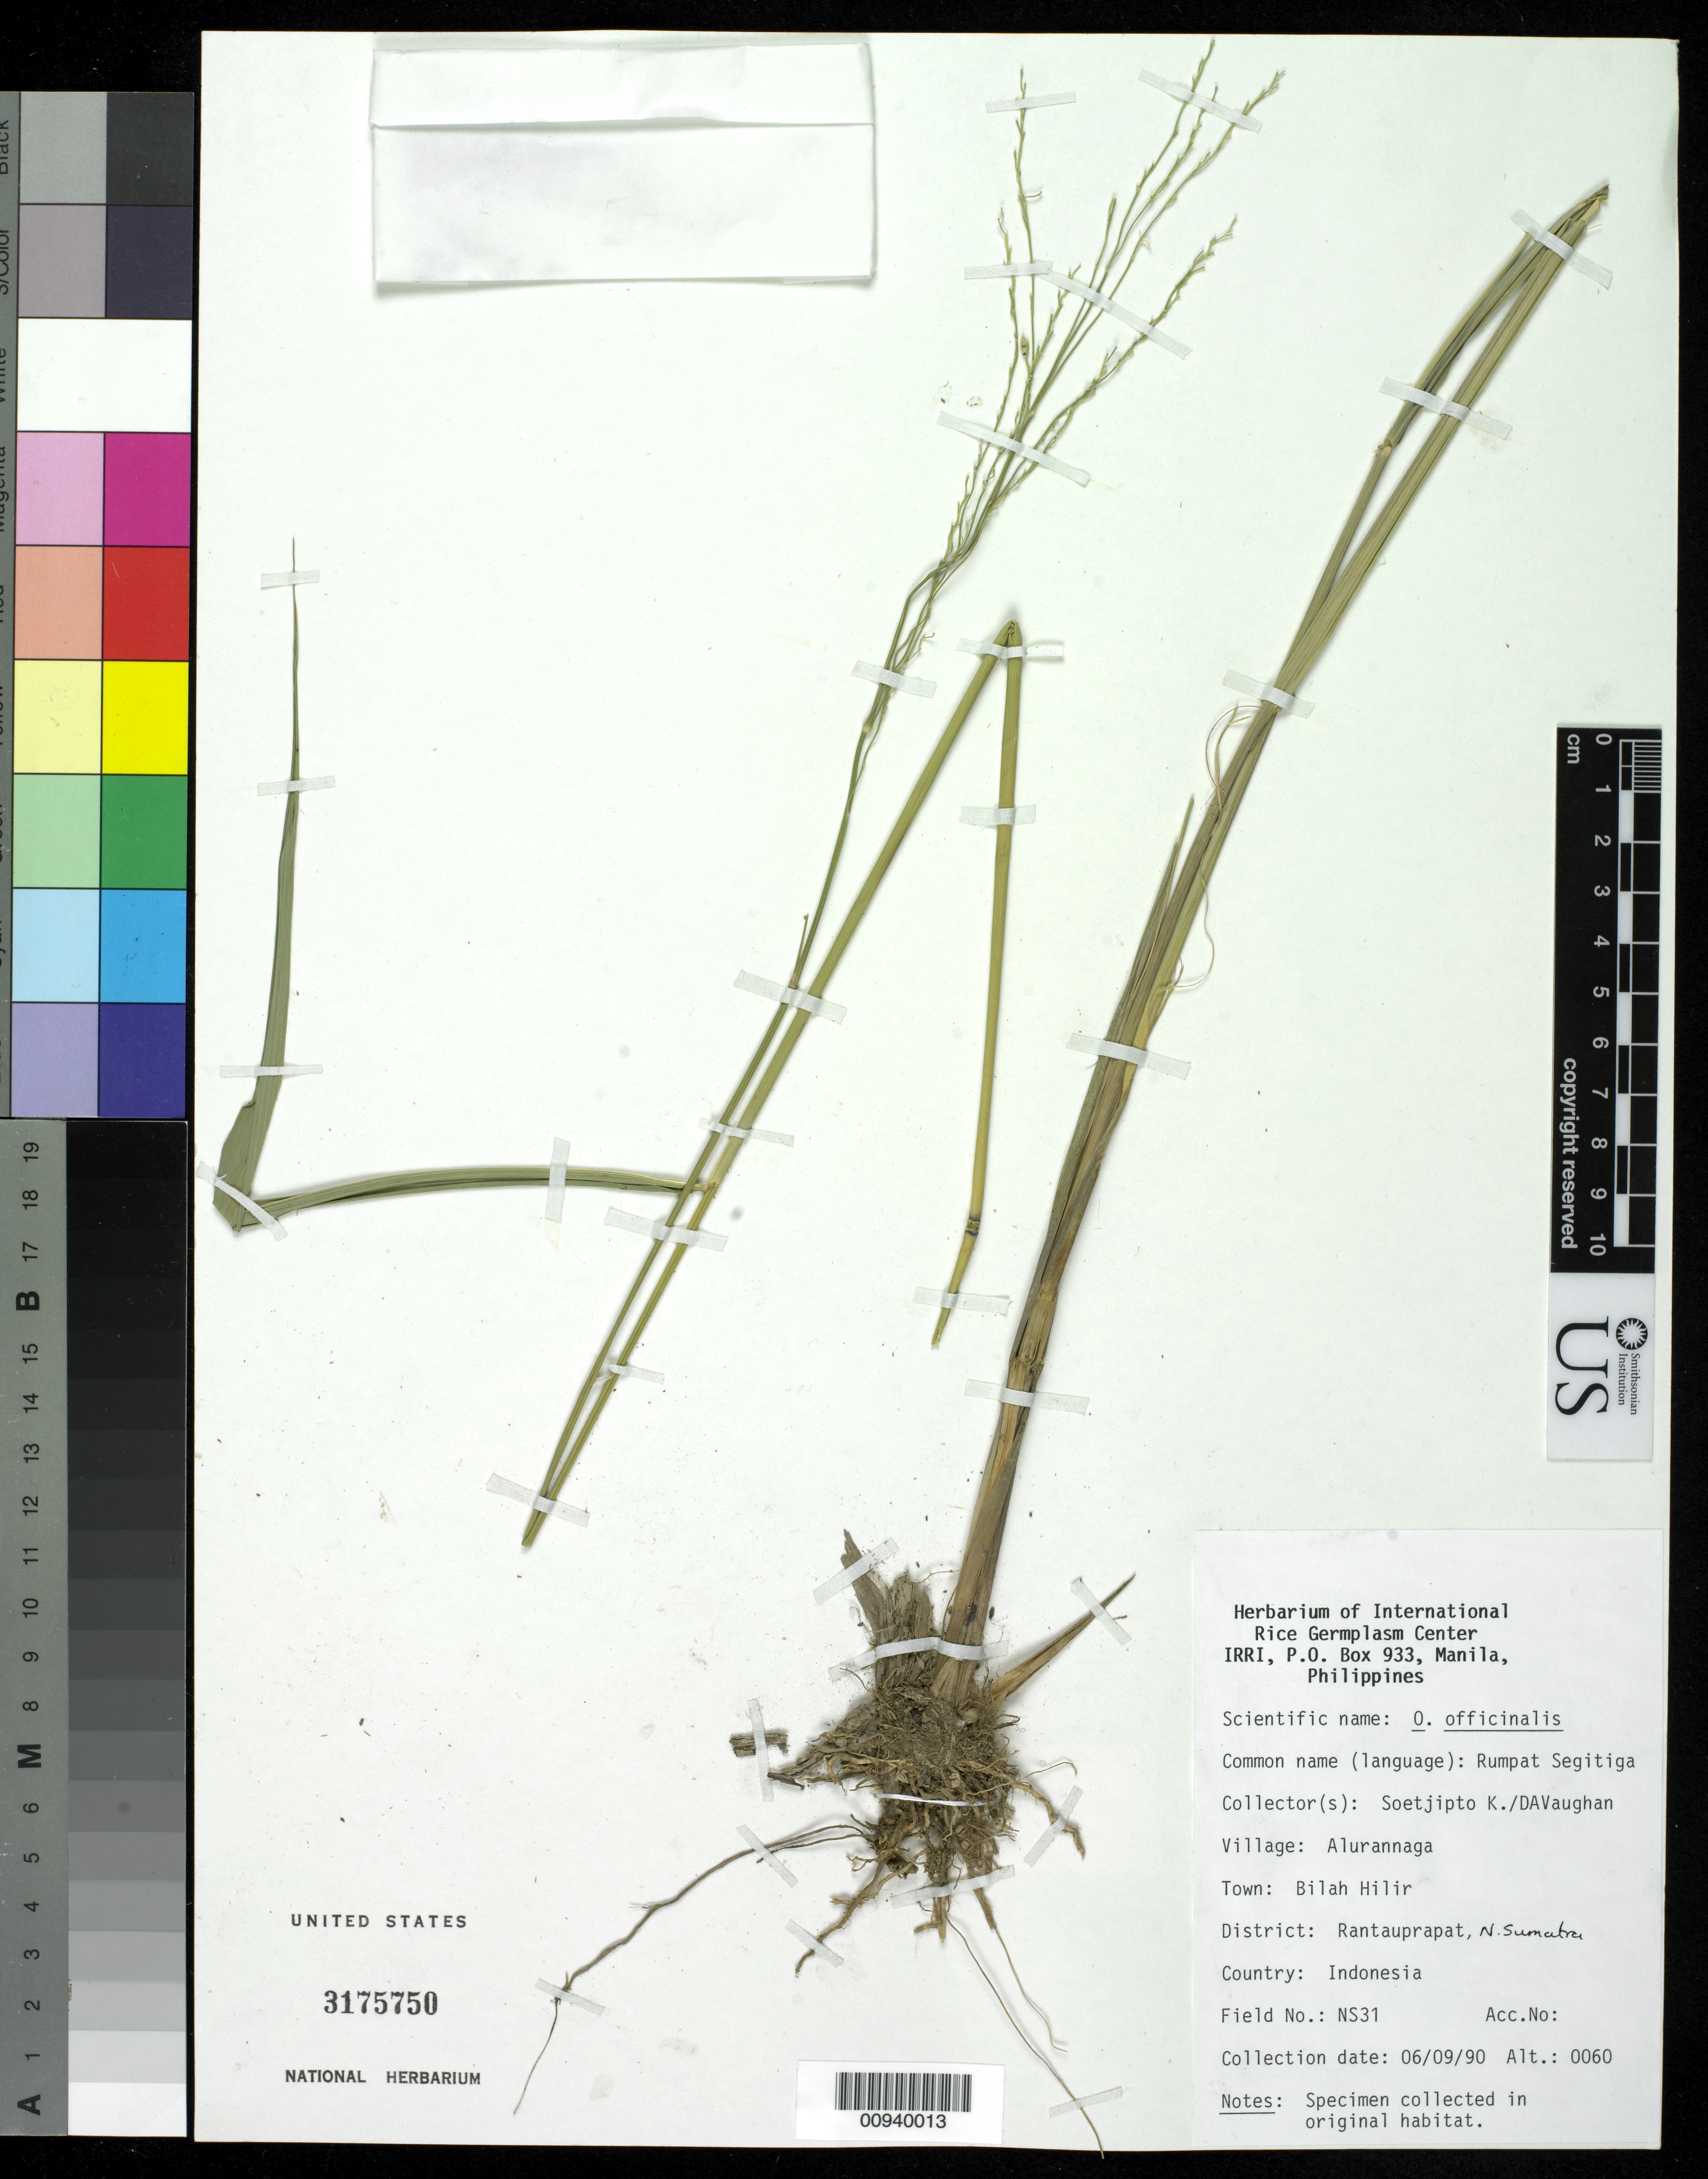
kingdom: Plantae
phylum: Tracheophyta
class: Liliopsida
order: Poales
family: Poaceae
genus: Oryza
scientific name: Oryza officinalis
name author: Wall.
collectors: -. Soetjipto & D. Vaughan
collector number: NS 31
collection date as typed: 09 Jun 1990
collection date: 1990-06-09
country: Indonesia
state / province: Sumatra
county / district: North Sumatra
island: Sumatra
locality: Rantauprapat, Bilah Hilir, Alurannaga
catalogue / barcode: US 3175750